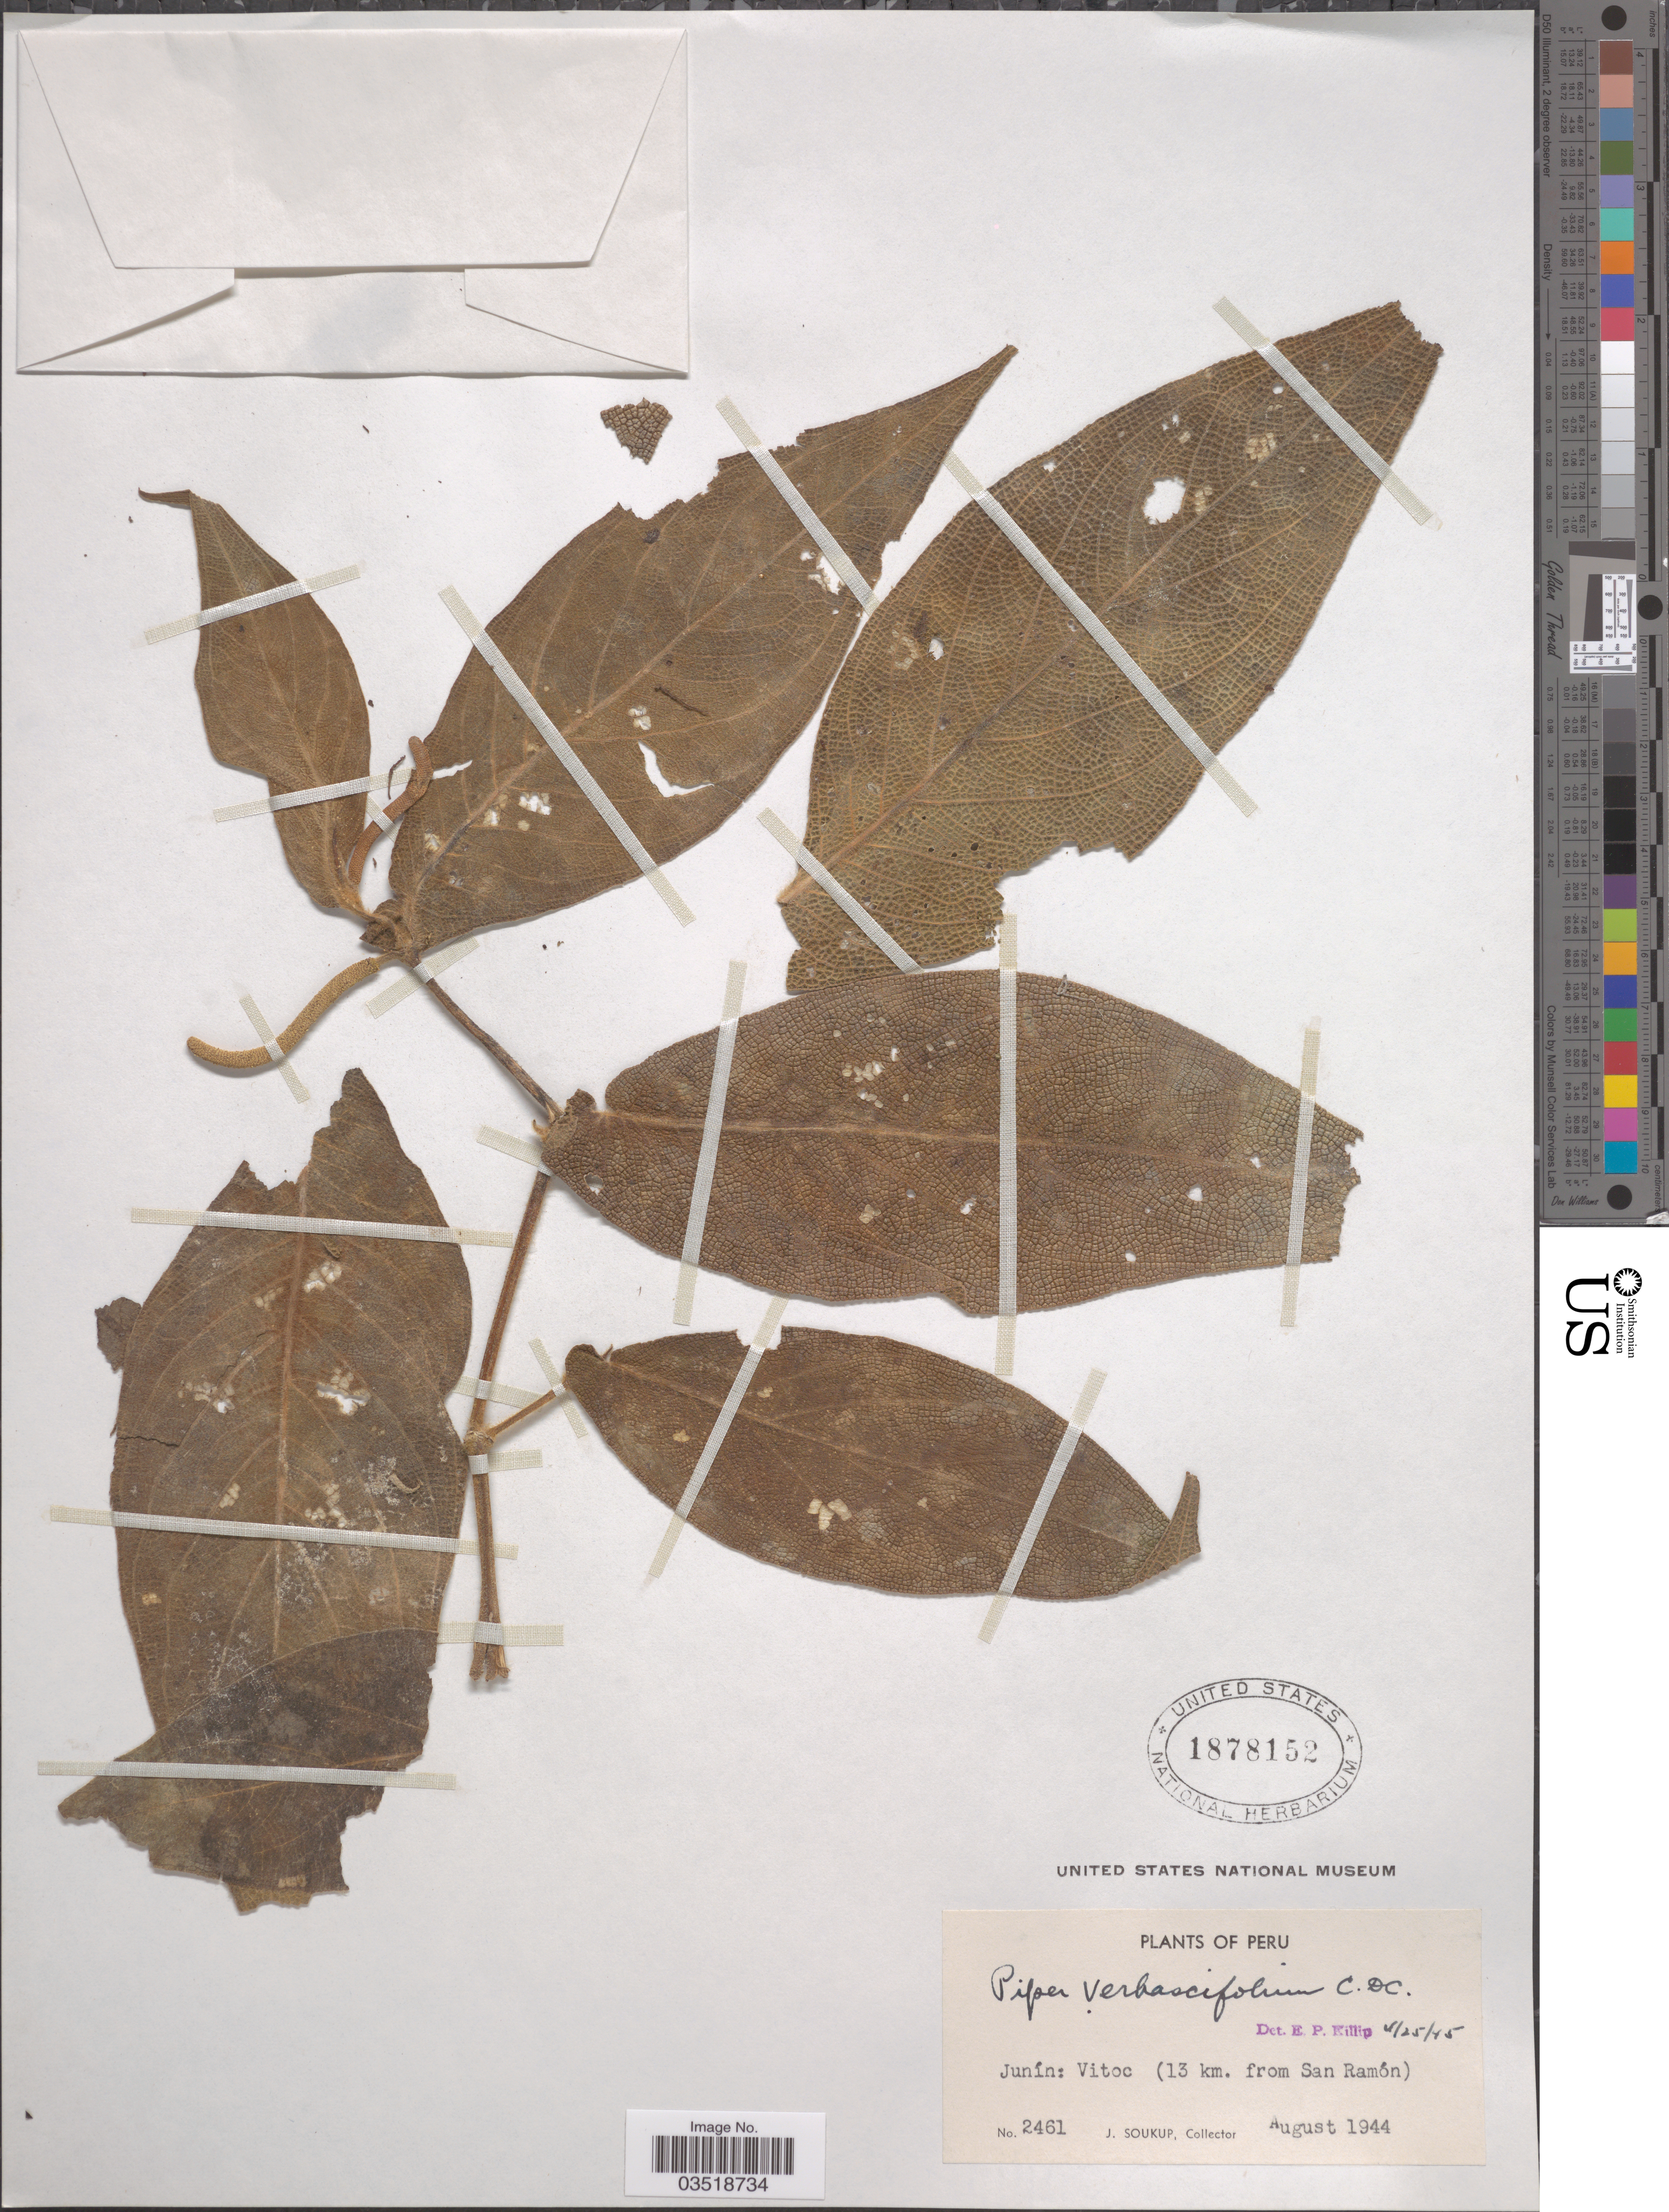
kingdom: Plantae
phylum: Tracheophyta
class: Magnoliopsida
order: Piperales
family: Piperaceae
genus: Piper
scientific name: Piper verbascifolium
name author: (Miq.) C. DC.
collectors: J. Soukup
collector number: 2461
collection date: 1944-08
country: Peru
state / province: Junín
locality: Vitoc (13 km. from San Ramón).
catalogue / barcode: US 1878152